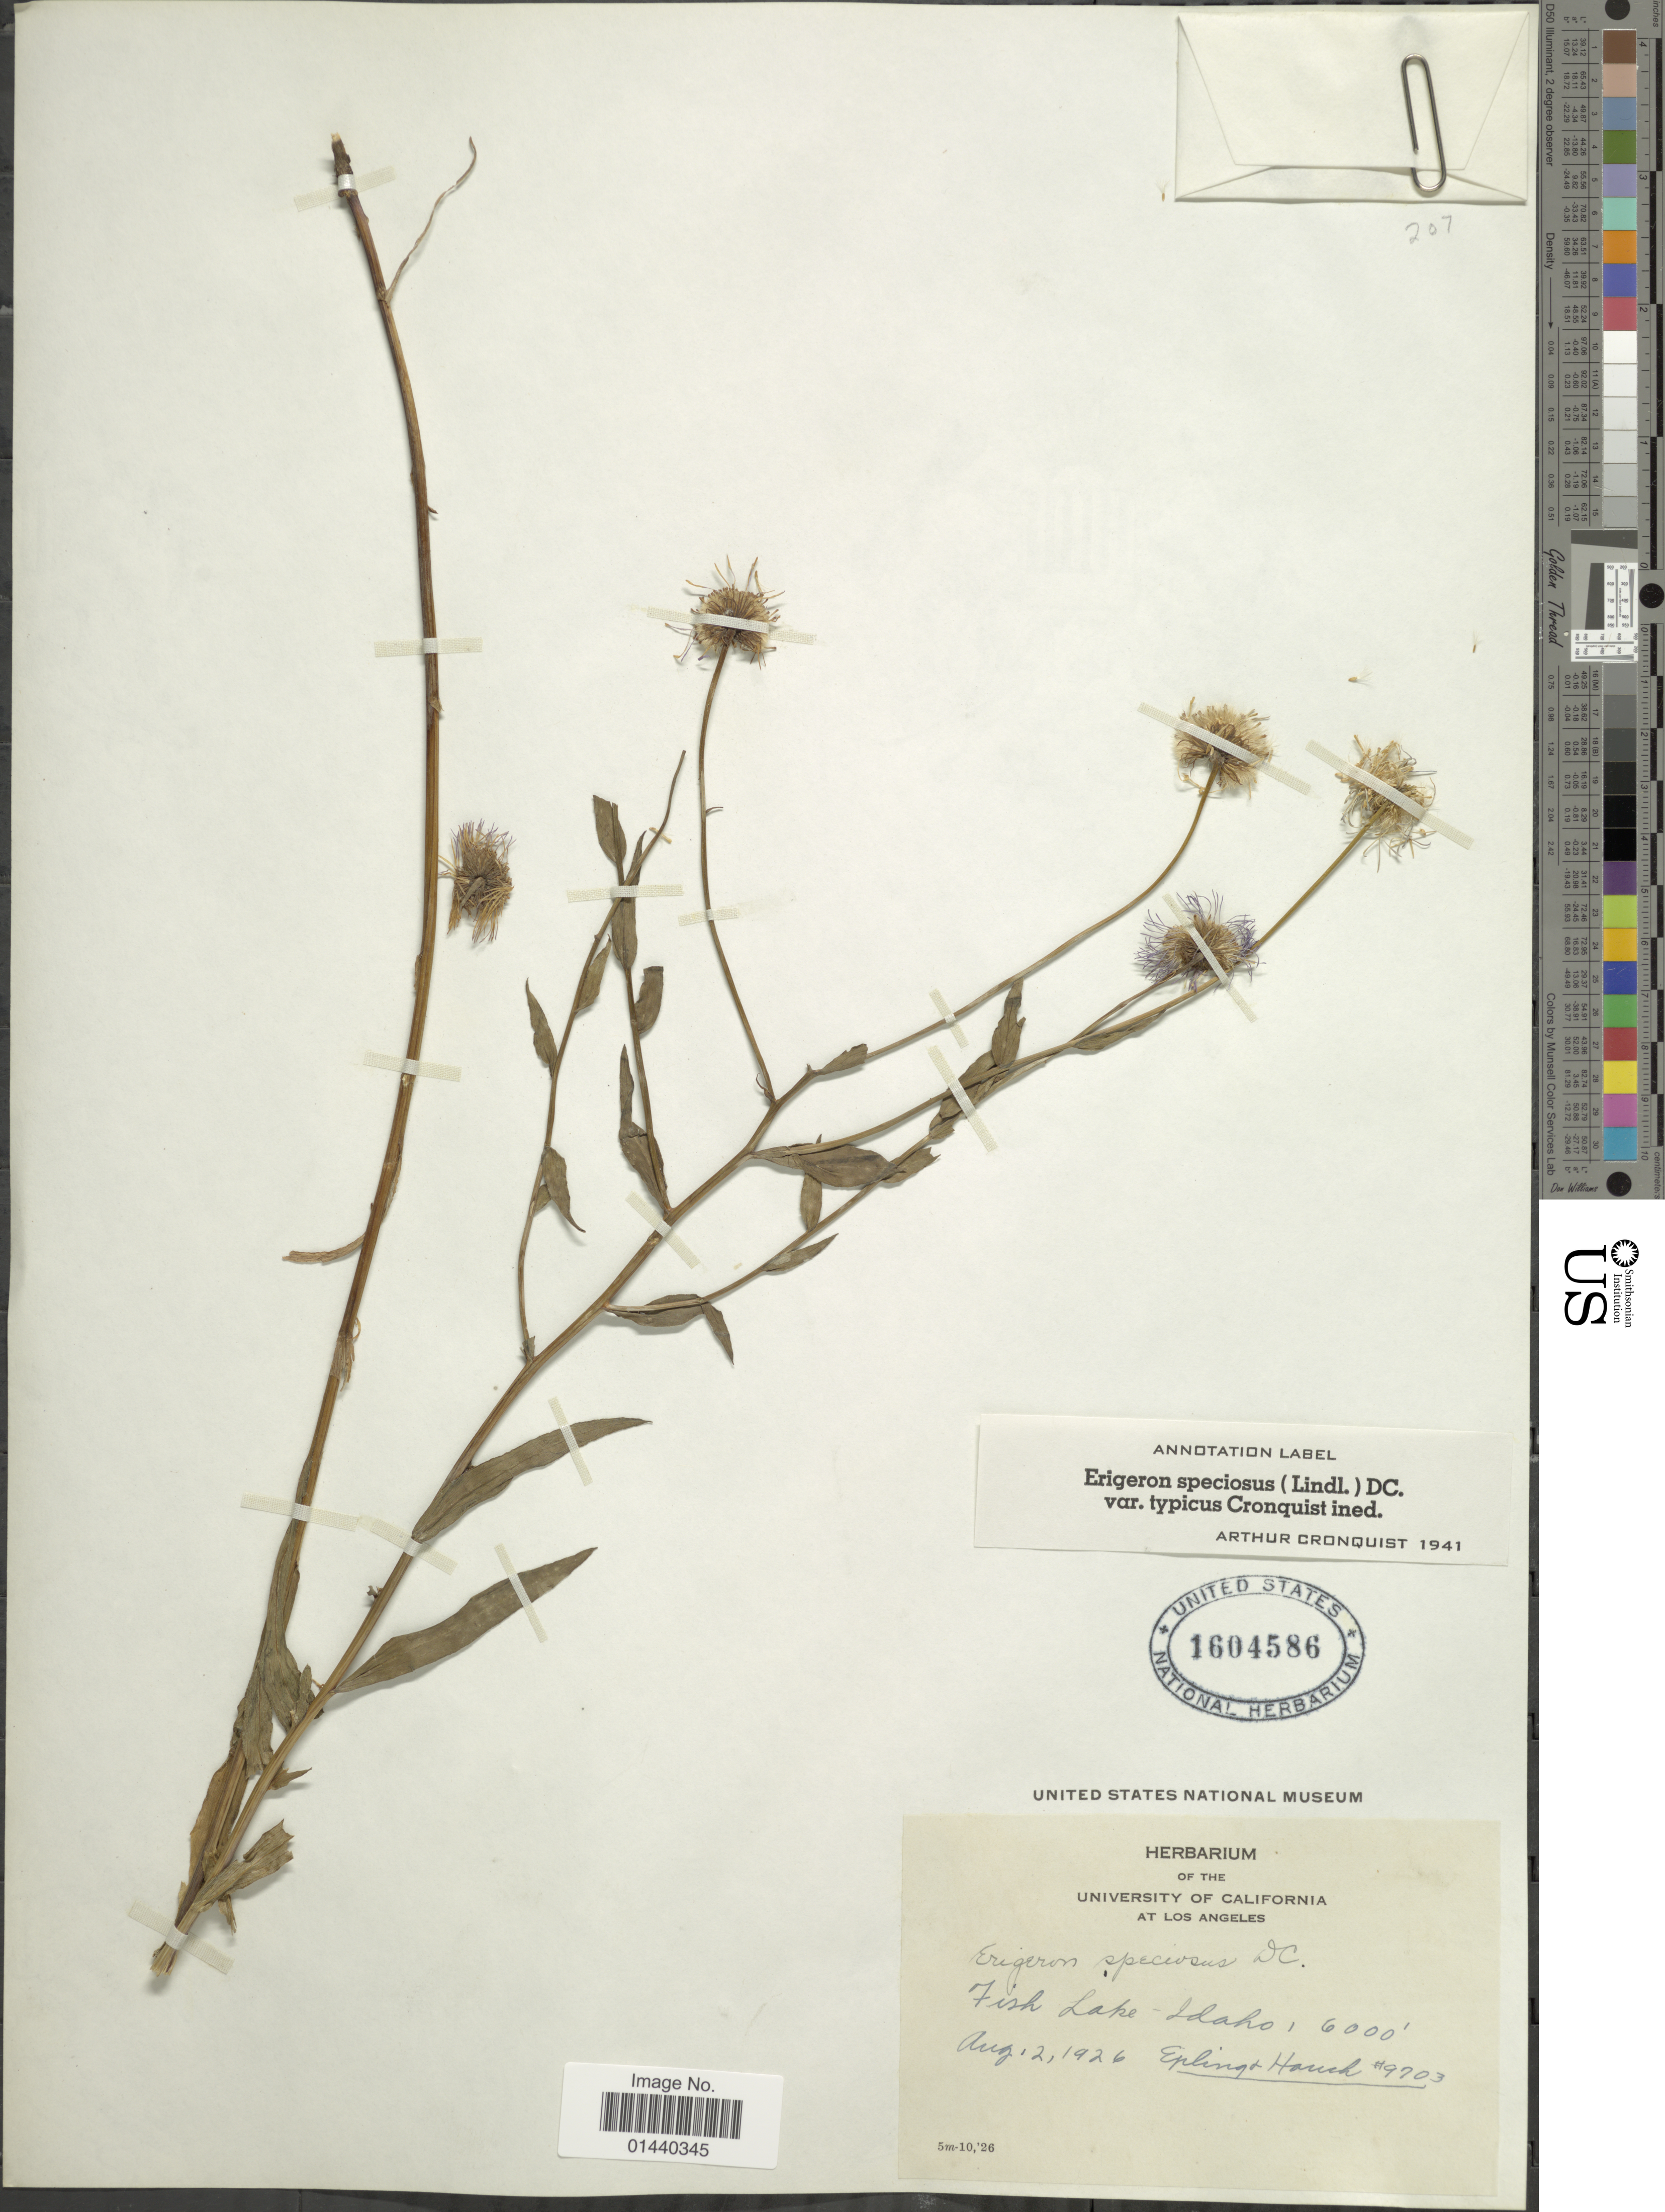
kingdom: Plantae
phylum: Tracheophyta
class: Magnoliopsida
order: Asterales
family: Asteraceae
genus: Erigeron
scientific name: Erigeron speciosus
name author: (Lindl.) DC.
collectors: -- Epling & -. Hauch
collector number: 9703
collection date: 1926-08-12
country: United States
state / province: Idaho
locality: Fish Lake.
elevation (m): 1829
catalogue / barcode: US 1604586